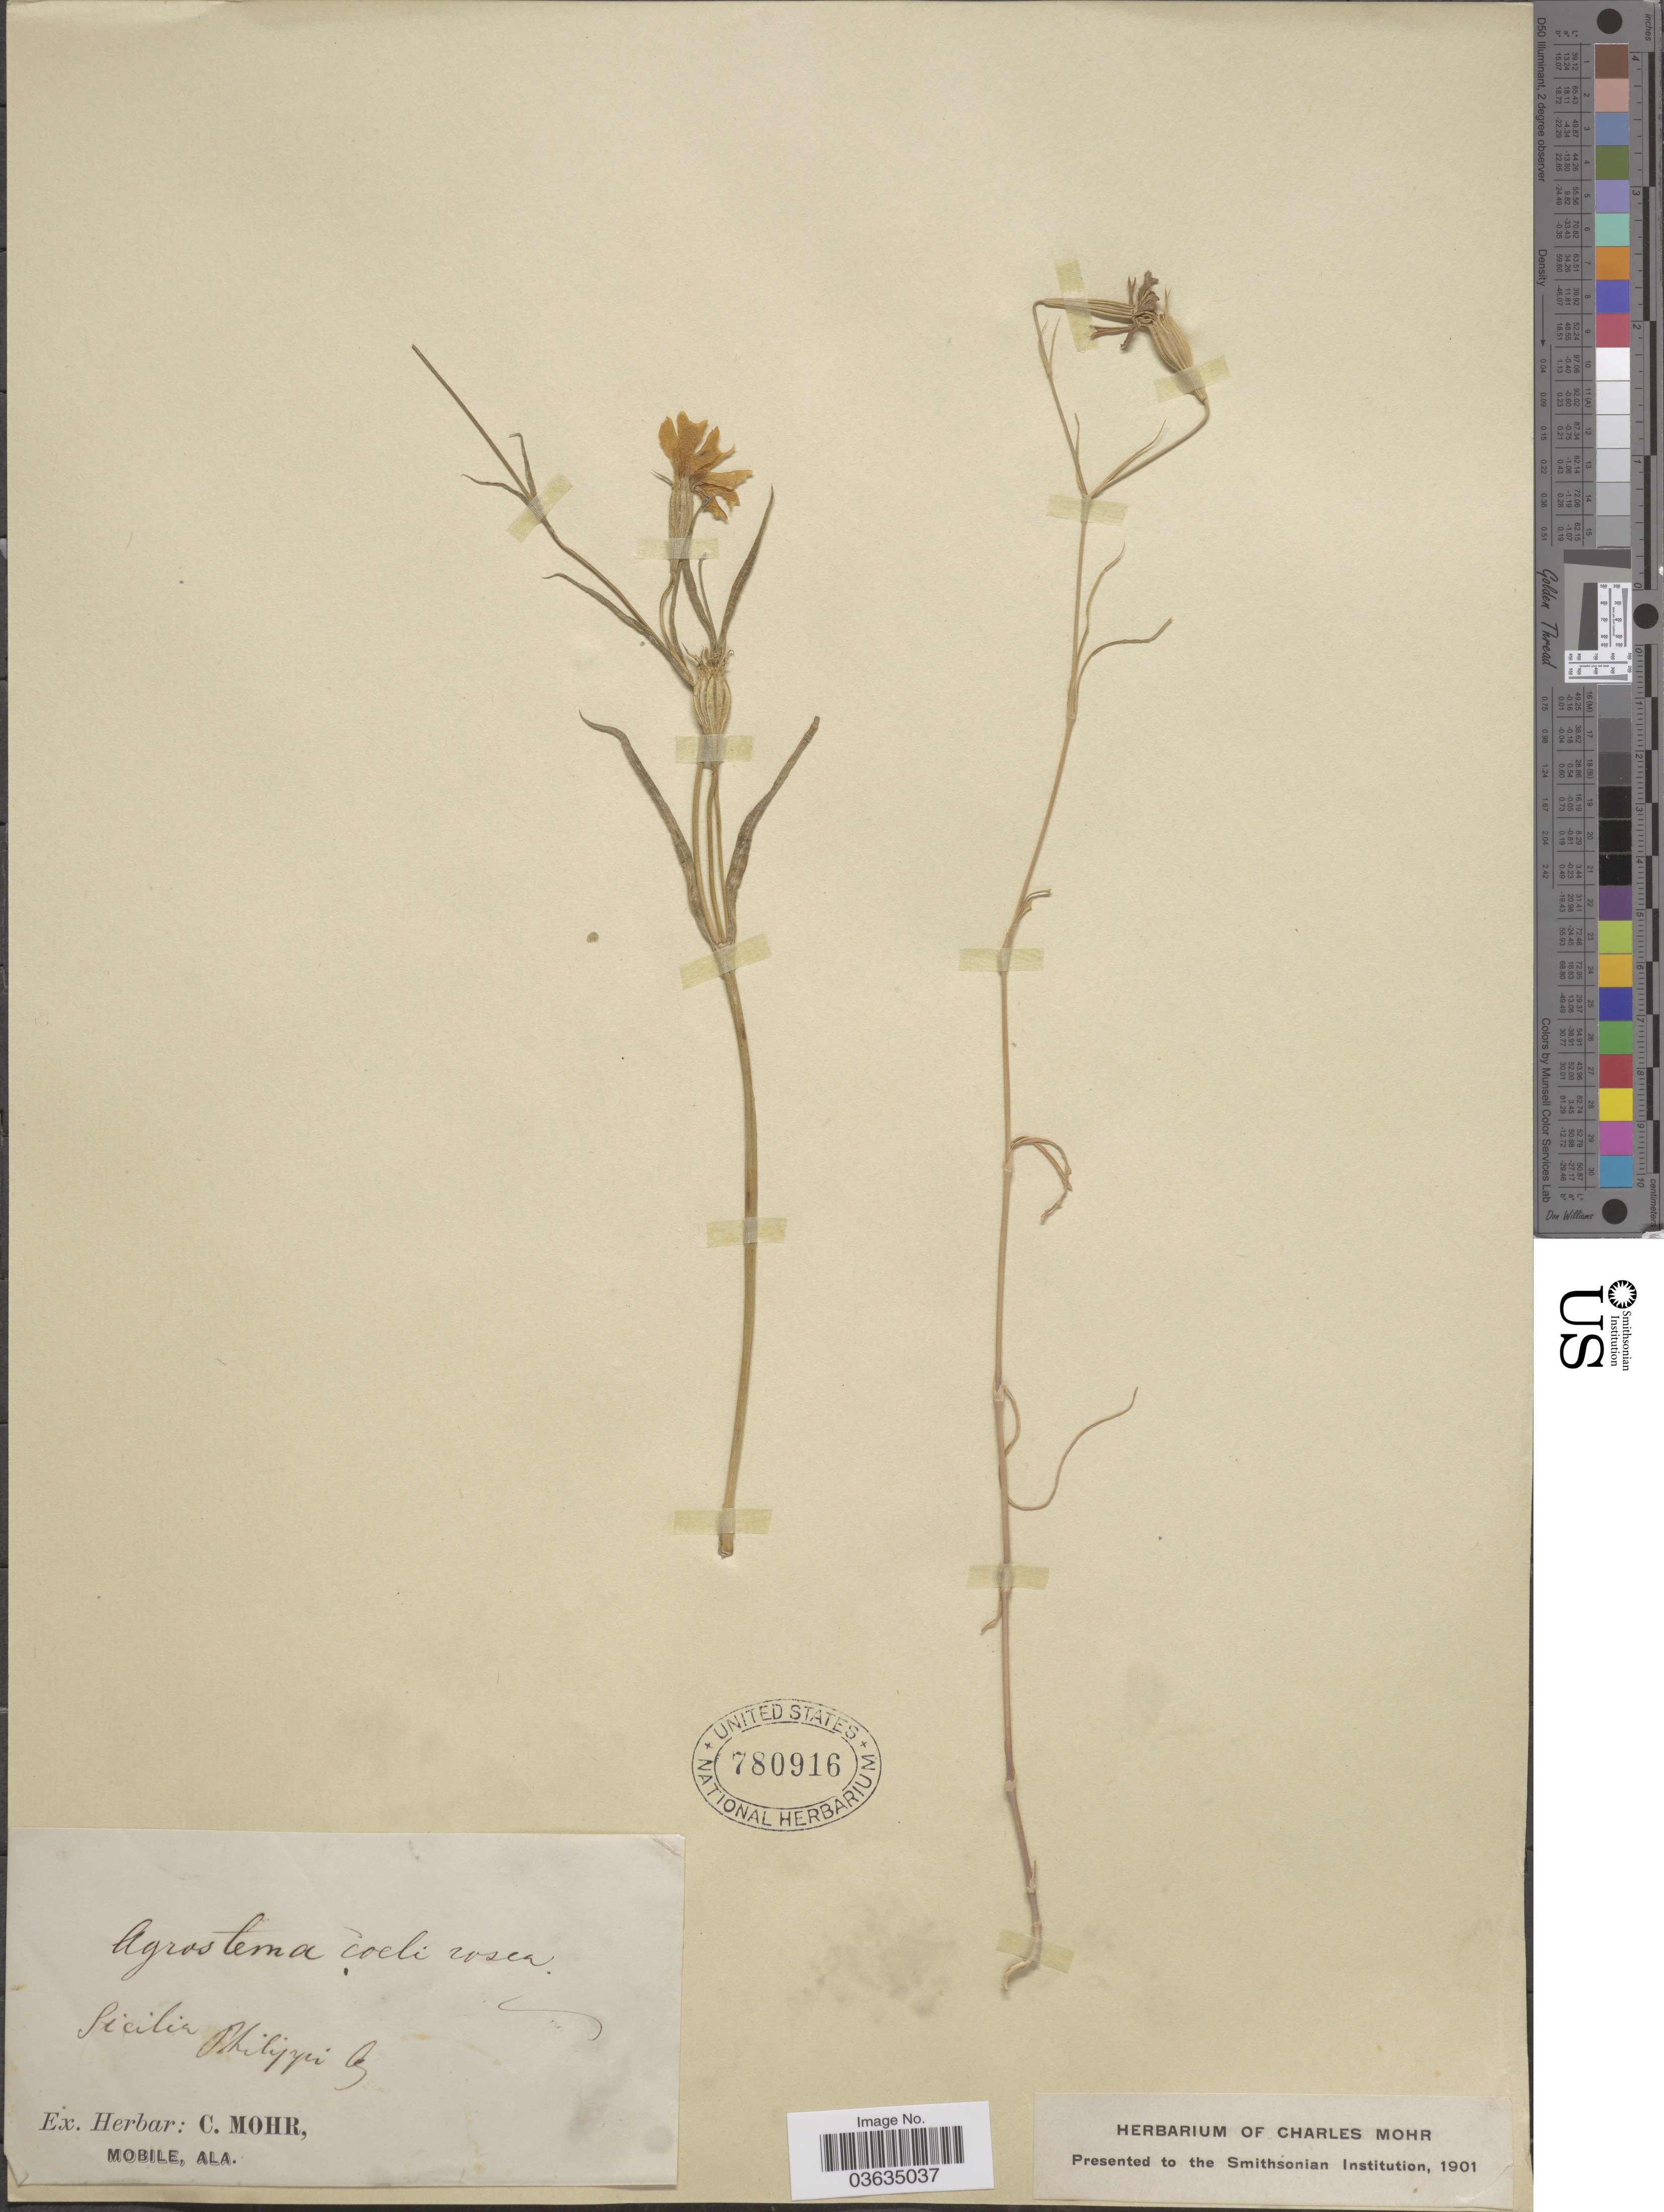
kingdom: Plantae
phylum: Tracheophyta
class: Magnoliopsida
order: Caryophyllales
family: Caryophyllaceae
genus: Eudianthe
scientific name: Eudianthe coeli-rosa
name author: (L.) Fenzl ex Endl.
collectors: -. Philippi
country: Italy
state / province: Siciliana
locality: Sicilia.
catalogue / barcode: US 780916